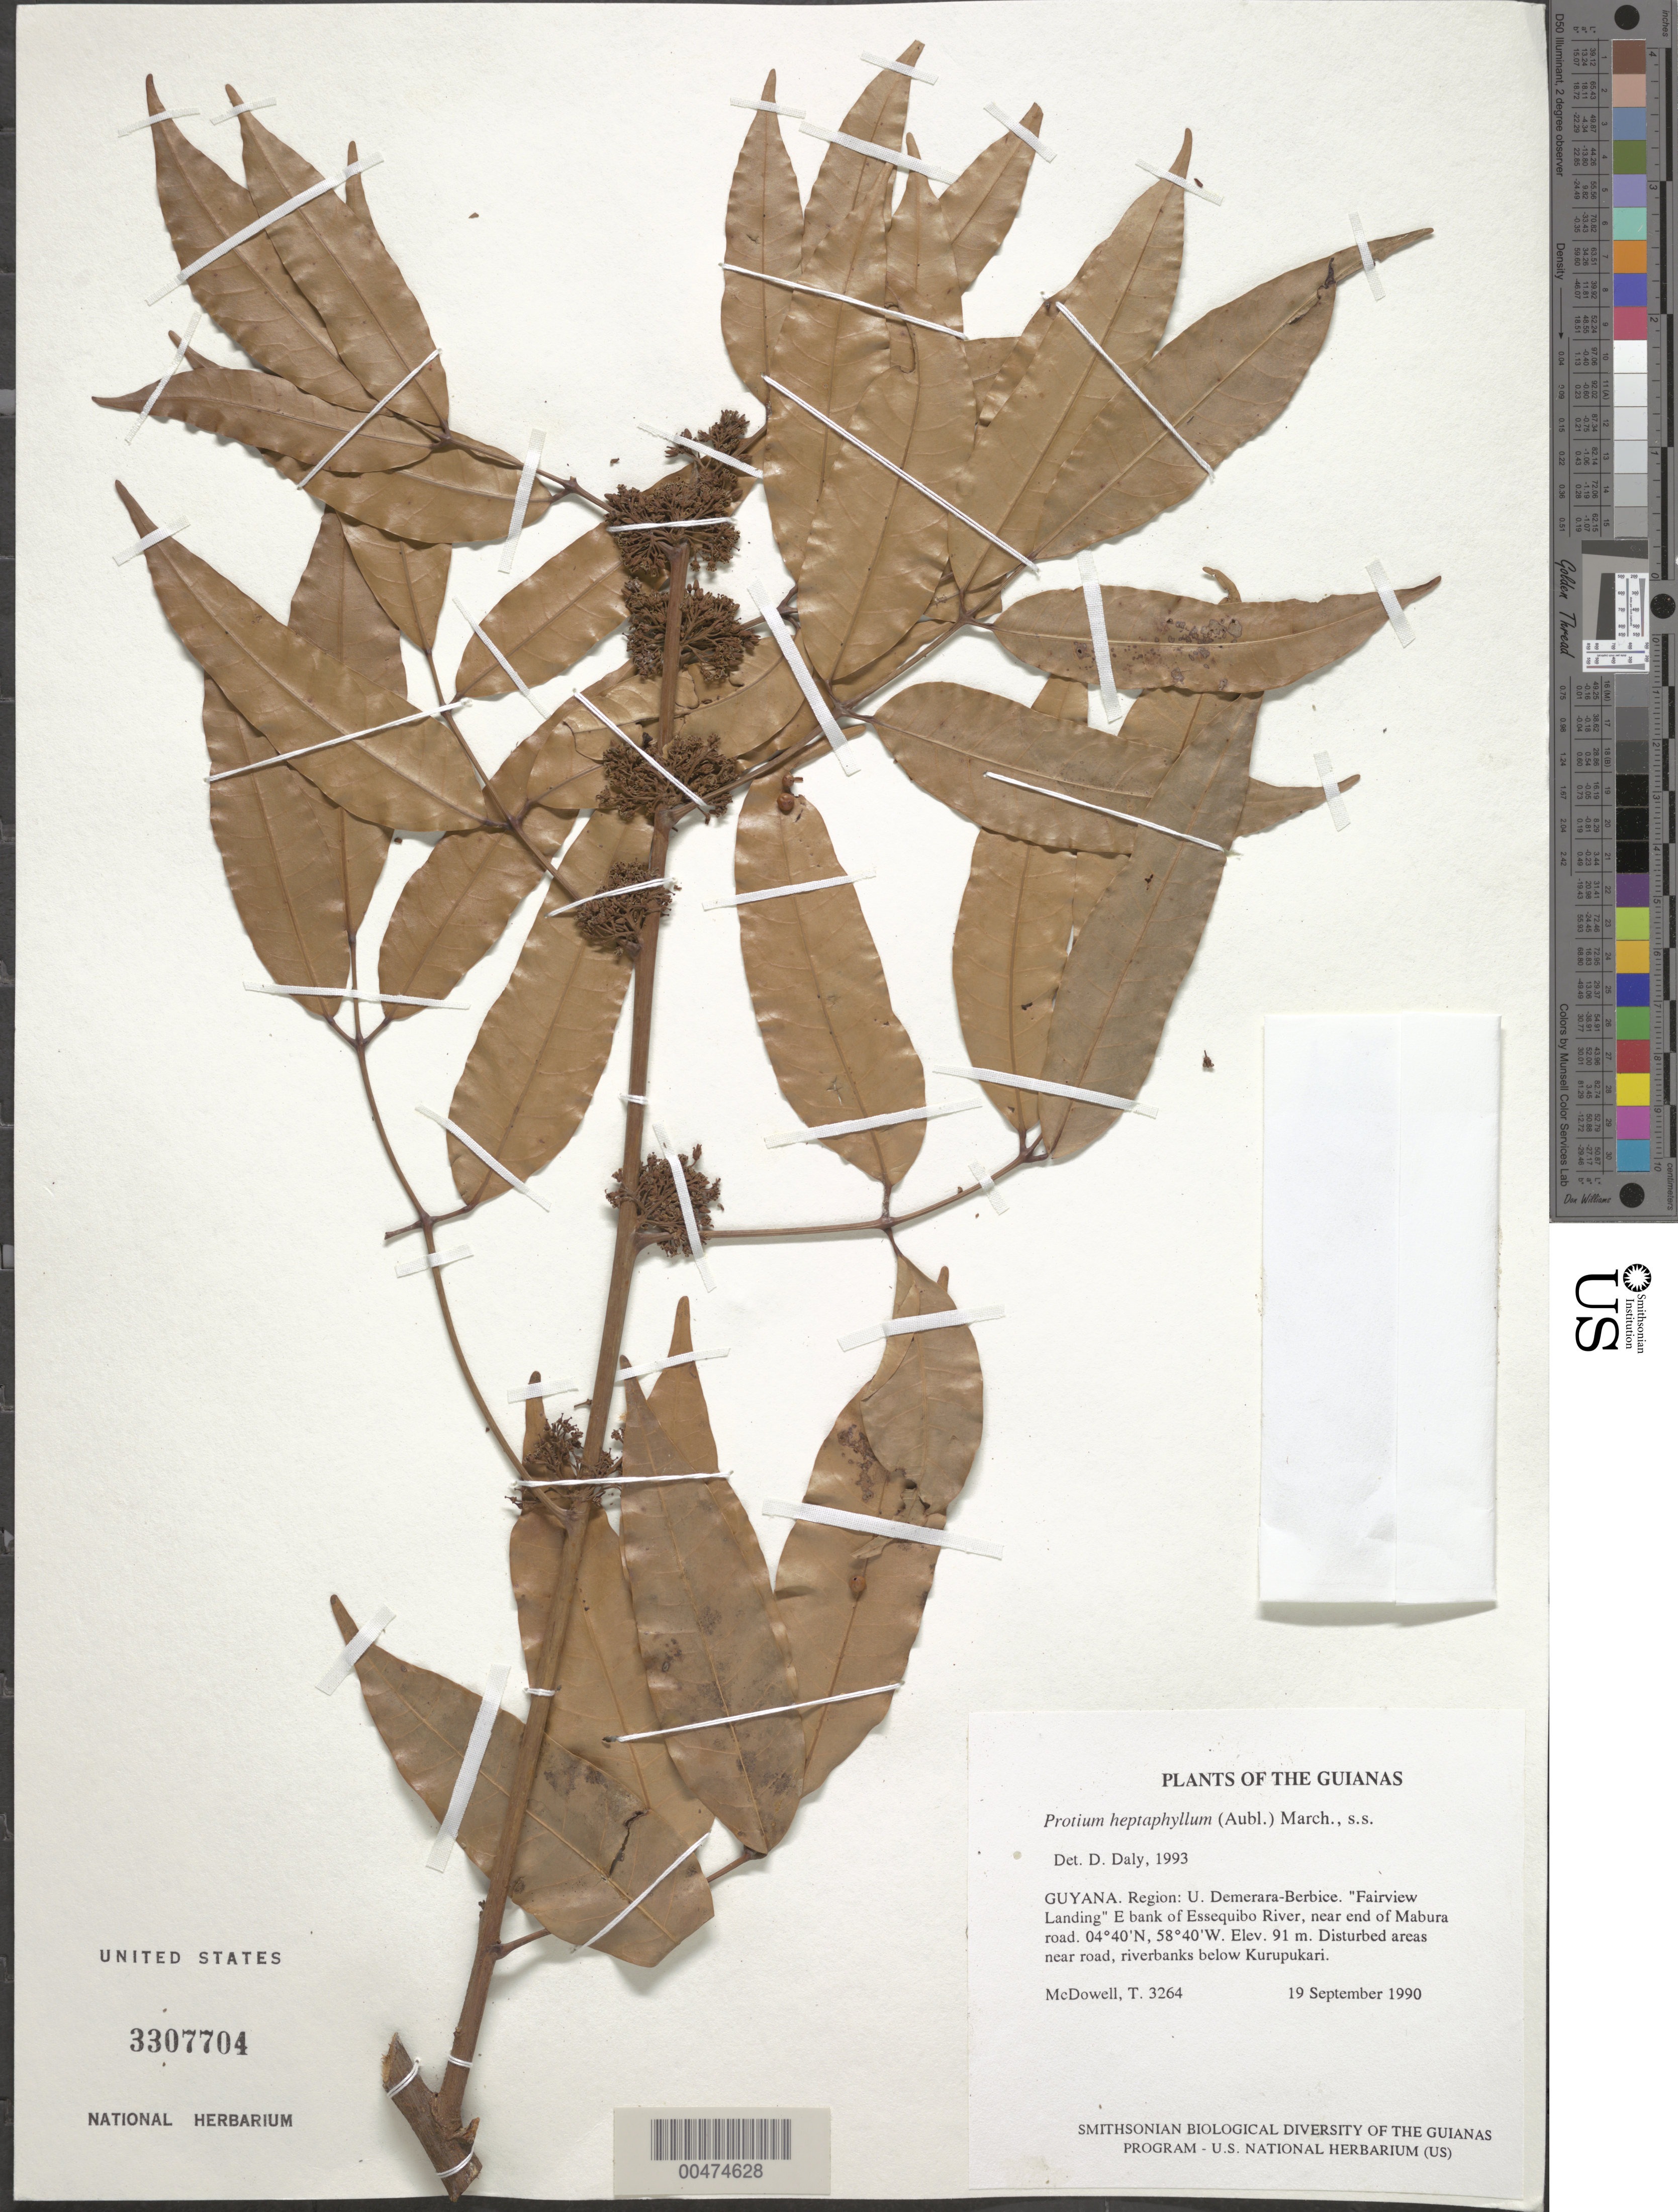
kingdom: Plantae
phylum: Tracheophyta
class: Magnoliopsida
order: Sapindales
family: Burseraceae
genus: Protium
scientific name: Protium heptaphyllum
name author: (Aubl.) Marchand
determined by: Daly, D. C.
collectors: T. McDowell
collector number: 3264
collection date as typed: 19 September 1990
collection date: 1990-09-19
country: Guyana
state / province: U. Demerara-Berbice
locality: "Fairview Landing" E bank of Essequibo River, near end of Mabura road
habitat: Disturbed areas near road, riverbanks below Kurupukari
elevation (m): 91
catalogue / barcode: US 3307704